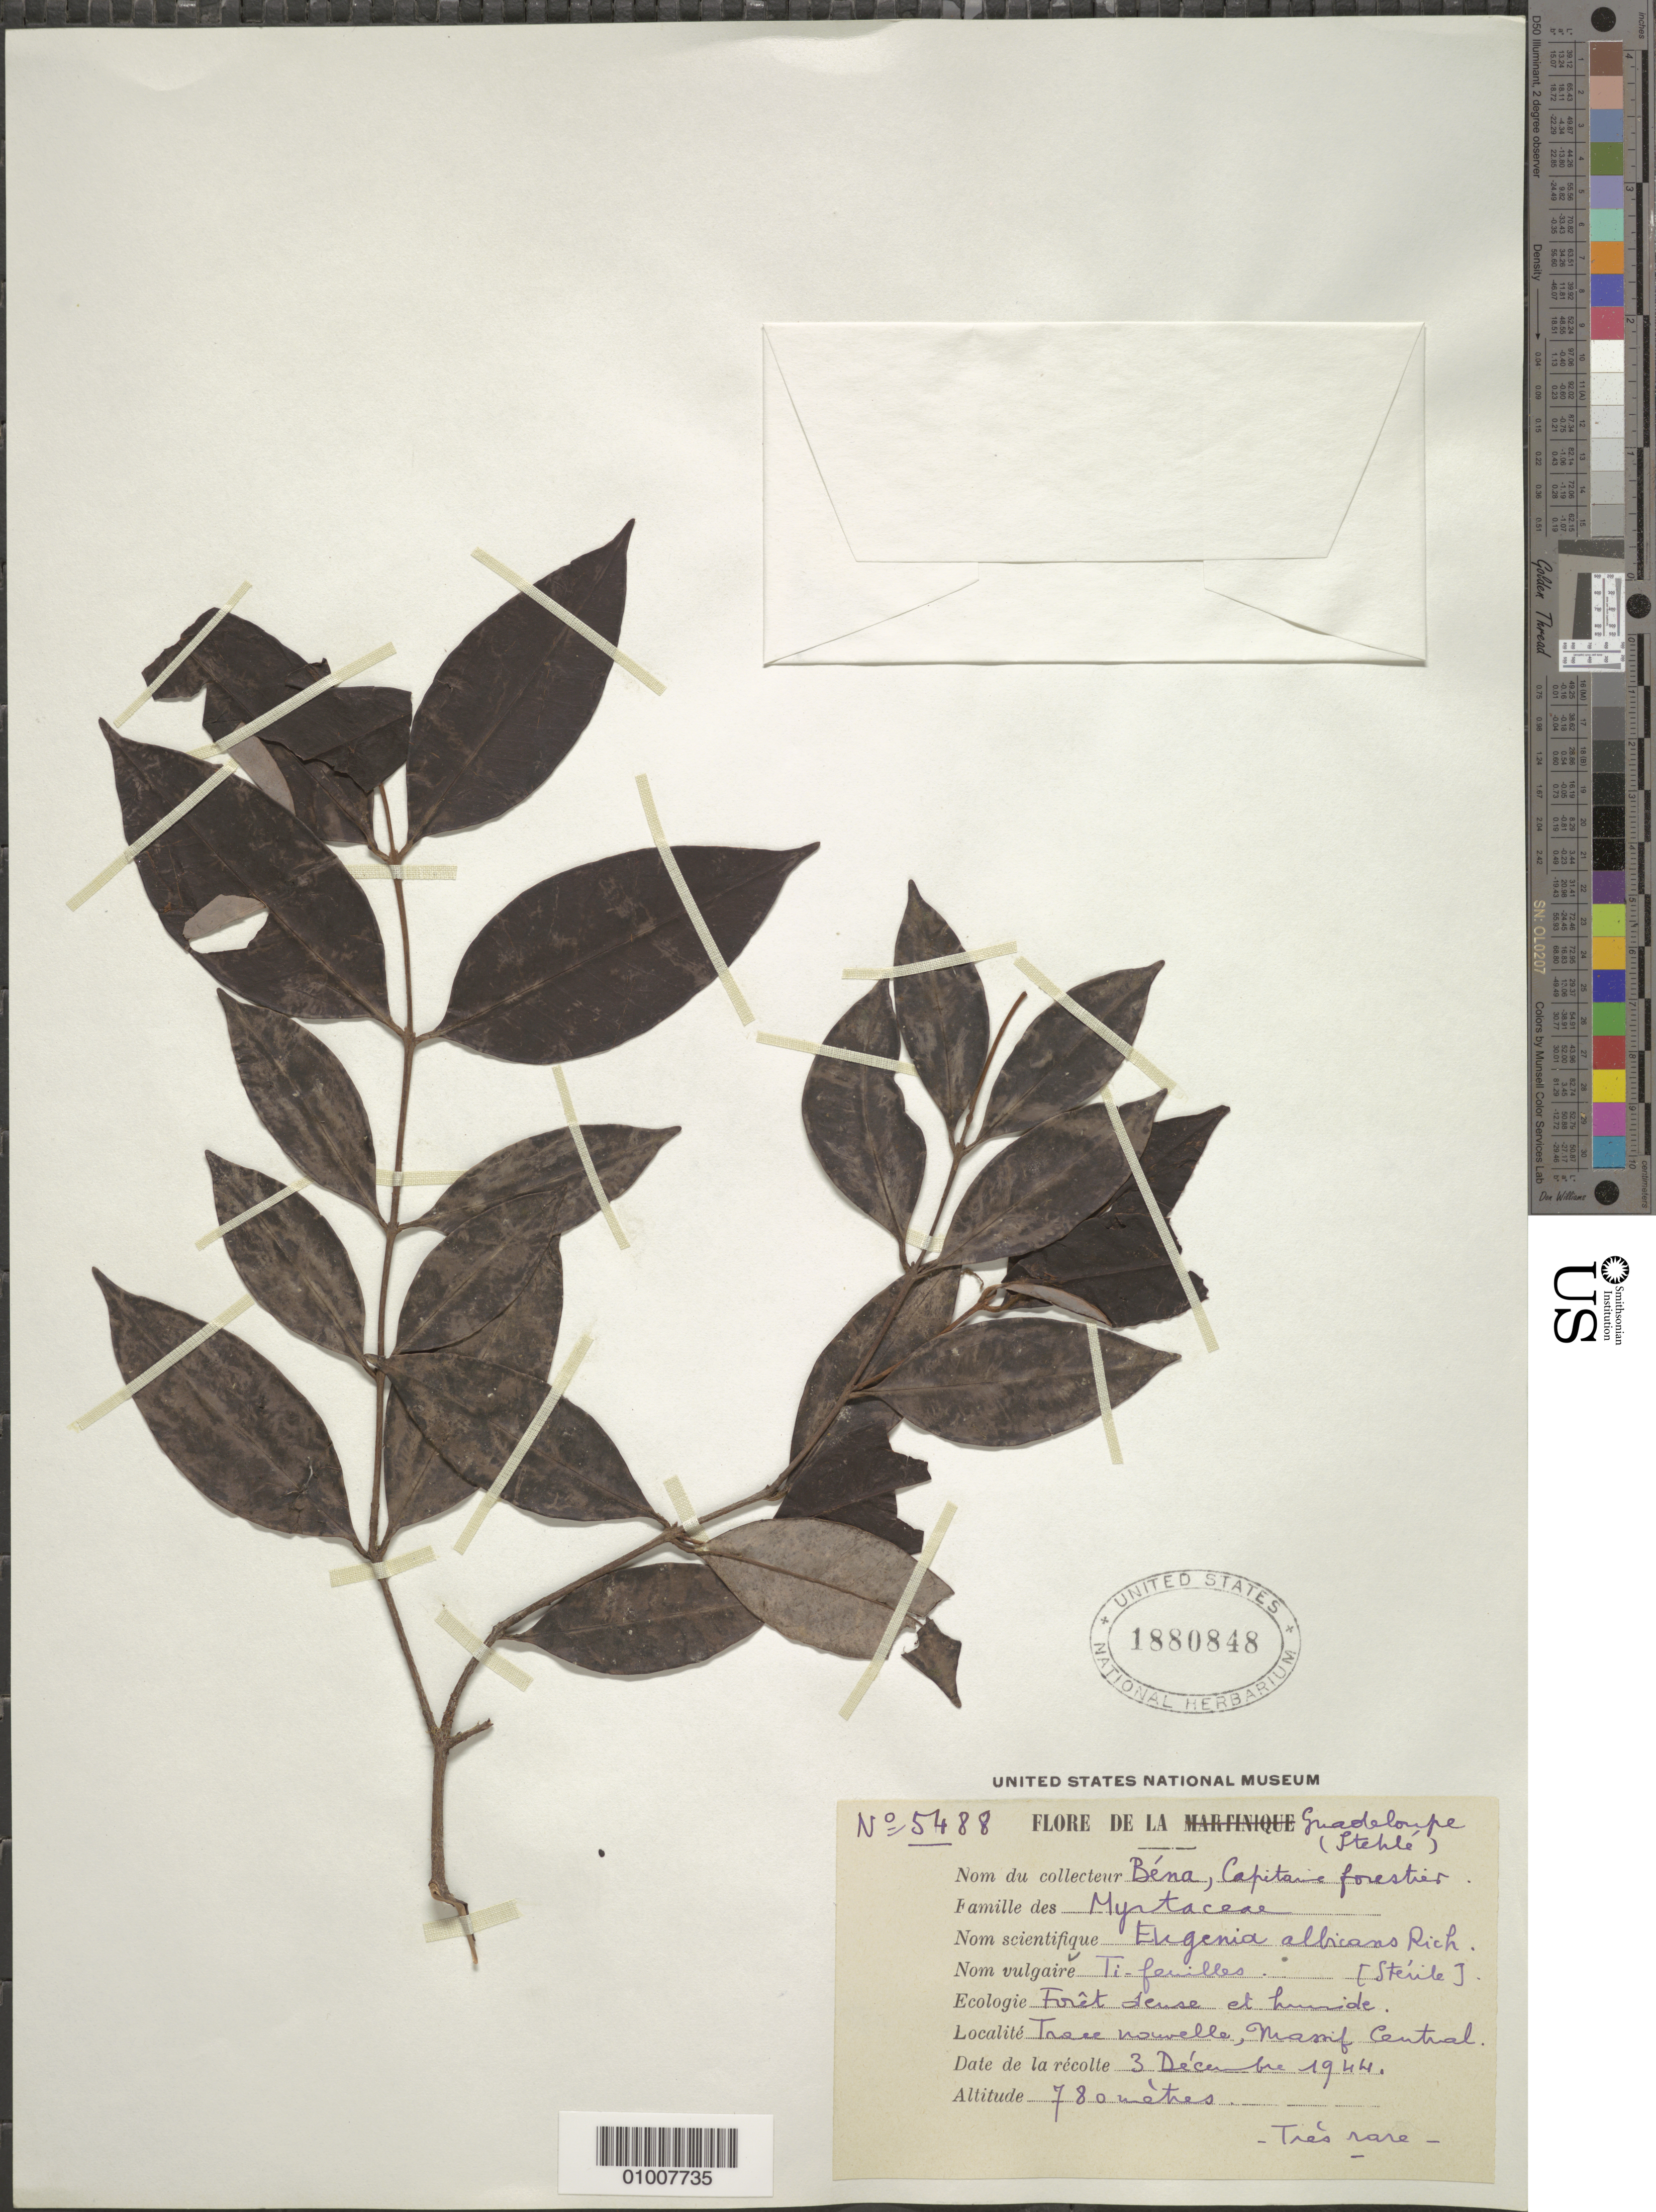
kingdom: Plantae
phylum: Tracheophyta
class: Magnoliopsida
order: Myrtales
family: Myrtaceae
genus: Eugenia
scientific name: Eugenia albicans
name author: (O. Berg) Urb.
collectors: P. Bena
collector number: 5488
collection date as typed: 03 Dec 1944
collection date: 1944-12-03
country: Guadeloupe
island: Basse Terre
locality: Trace nouvelle, Massif Central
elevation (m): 780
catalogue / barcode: US 1880848